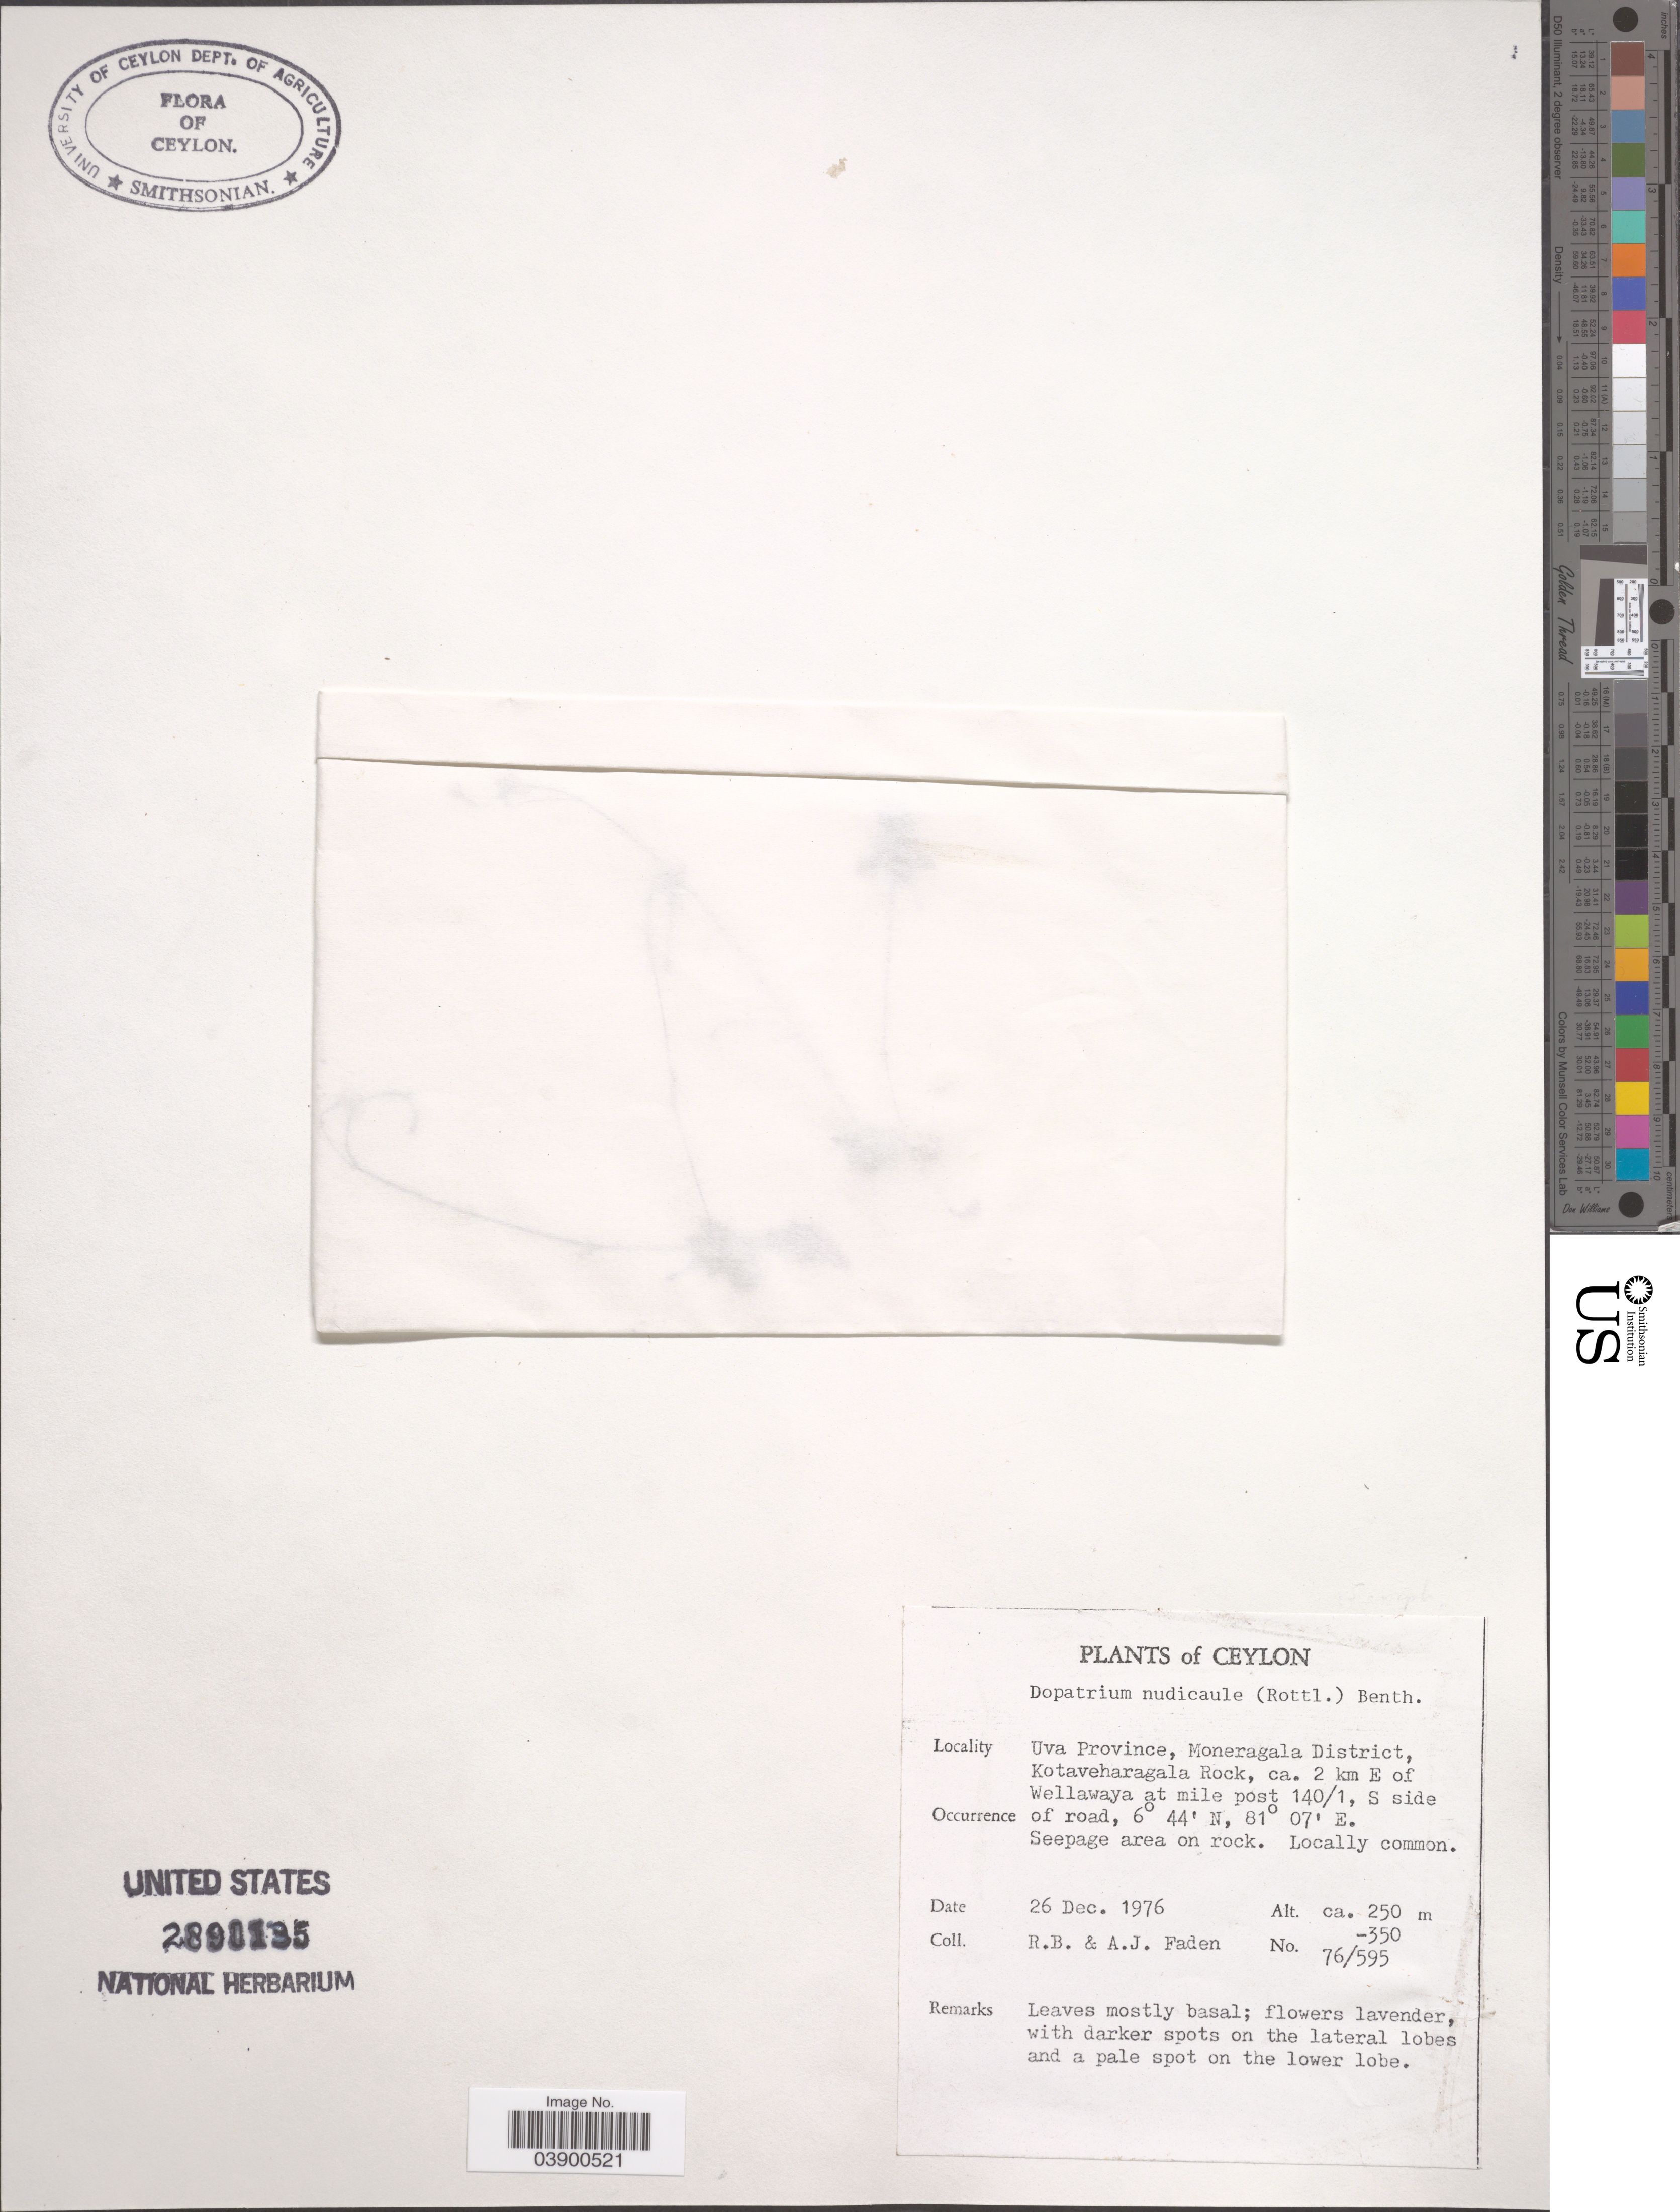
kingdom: Plantae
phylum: Tracheophyta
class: Magnoliopsida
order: Lamiales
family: Plantaginaceae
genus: Dopatrium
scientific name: Dopatrium nudicaule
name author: (Willd.) Benth.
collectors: R. B. Faden & A. J. Faden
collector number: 76/595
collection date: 1976-12-26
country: Sri Lanka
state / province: Uva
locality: Ceylon. Moneraga District, Kotaveharagal Rock, ca. 2 km E of Wellawaya at mile post 140/1, S side of road.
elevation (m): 250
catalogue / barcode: US 2890135